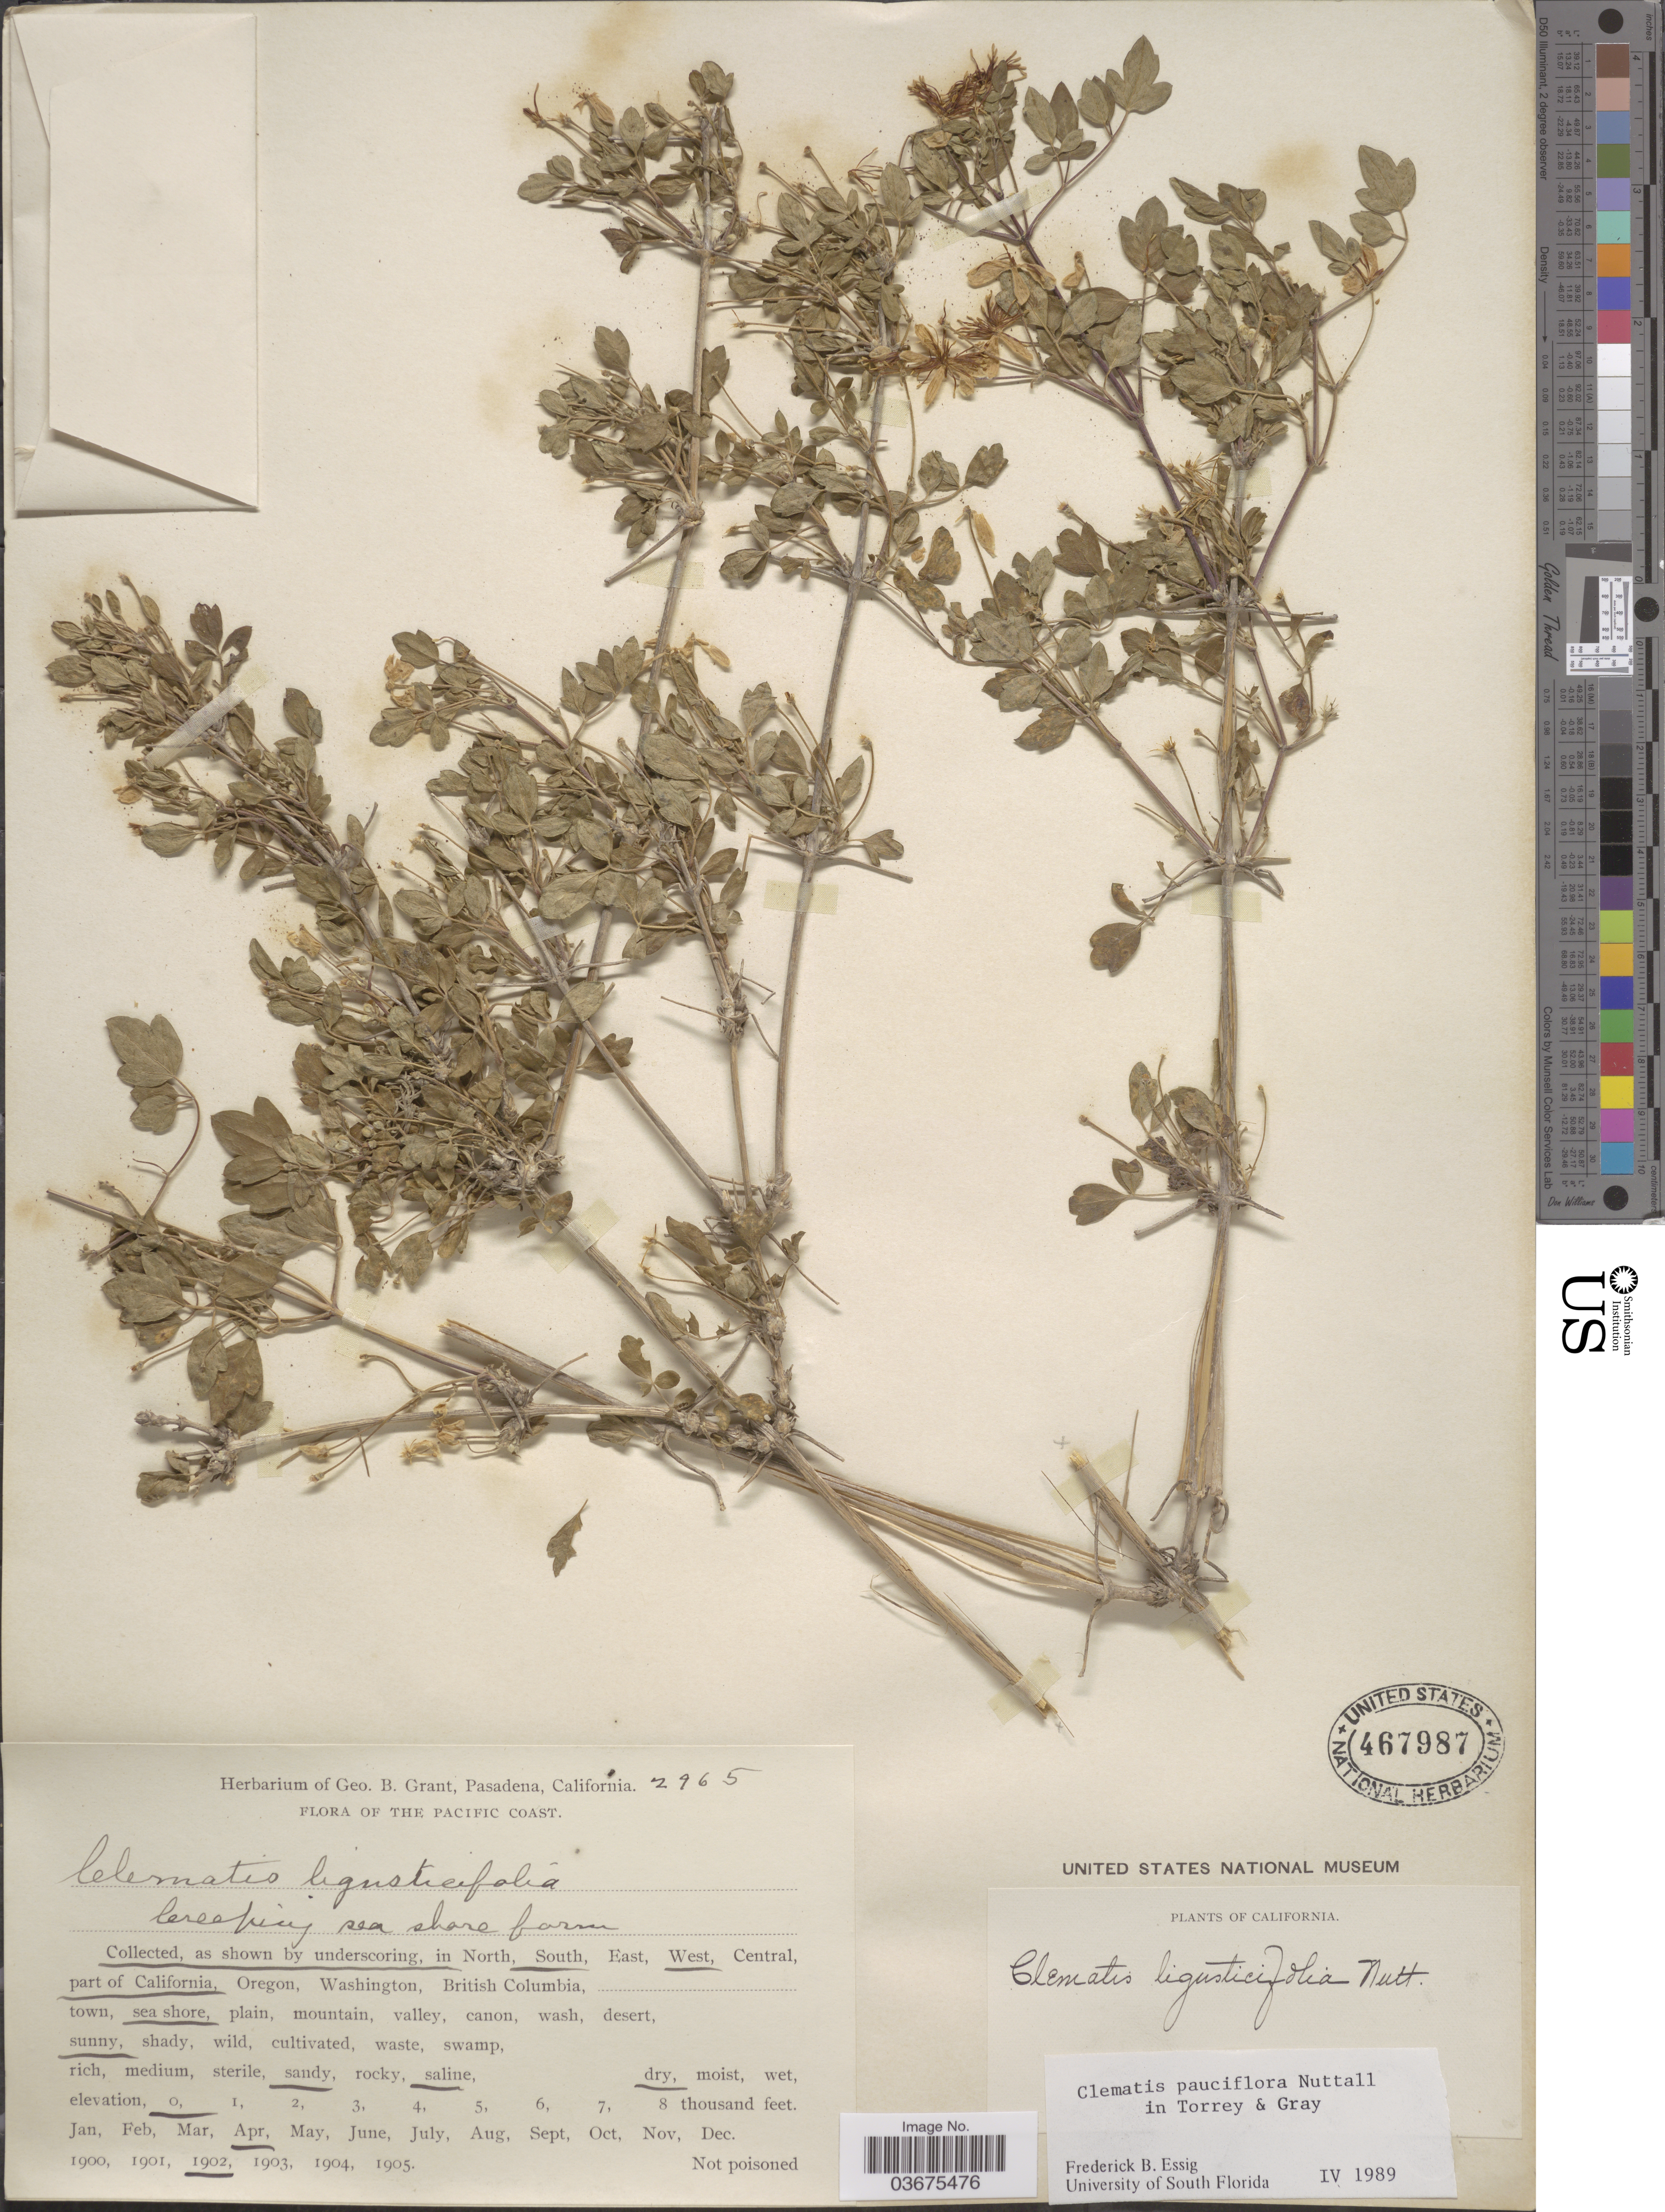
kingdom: Plantae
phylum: Tracheophyta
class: Magnoliopsida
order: Ranunculales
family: Ranunculaceae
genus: Clematis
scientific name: Clematis pauciflora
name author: Nutt. ex Torr. & A. Gray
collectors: ex herb. Geo. B. Grant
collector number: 2965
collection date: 1902-04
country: United States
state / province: California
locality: The Pacific Coast. South West part of California.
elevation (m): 0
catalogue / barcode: US 467987